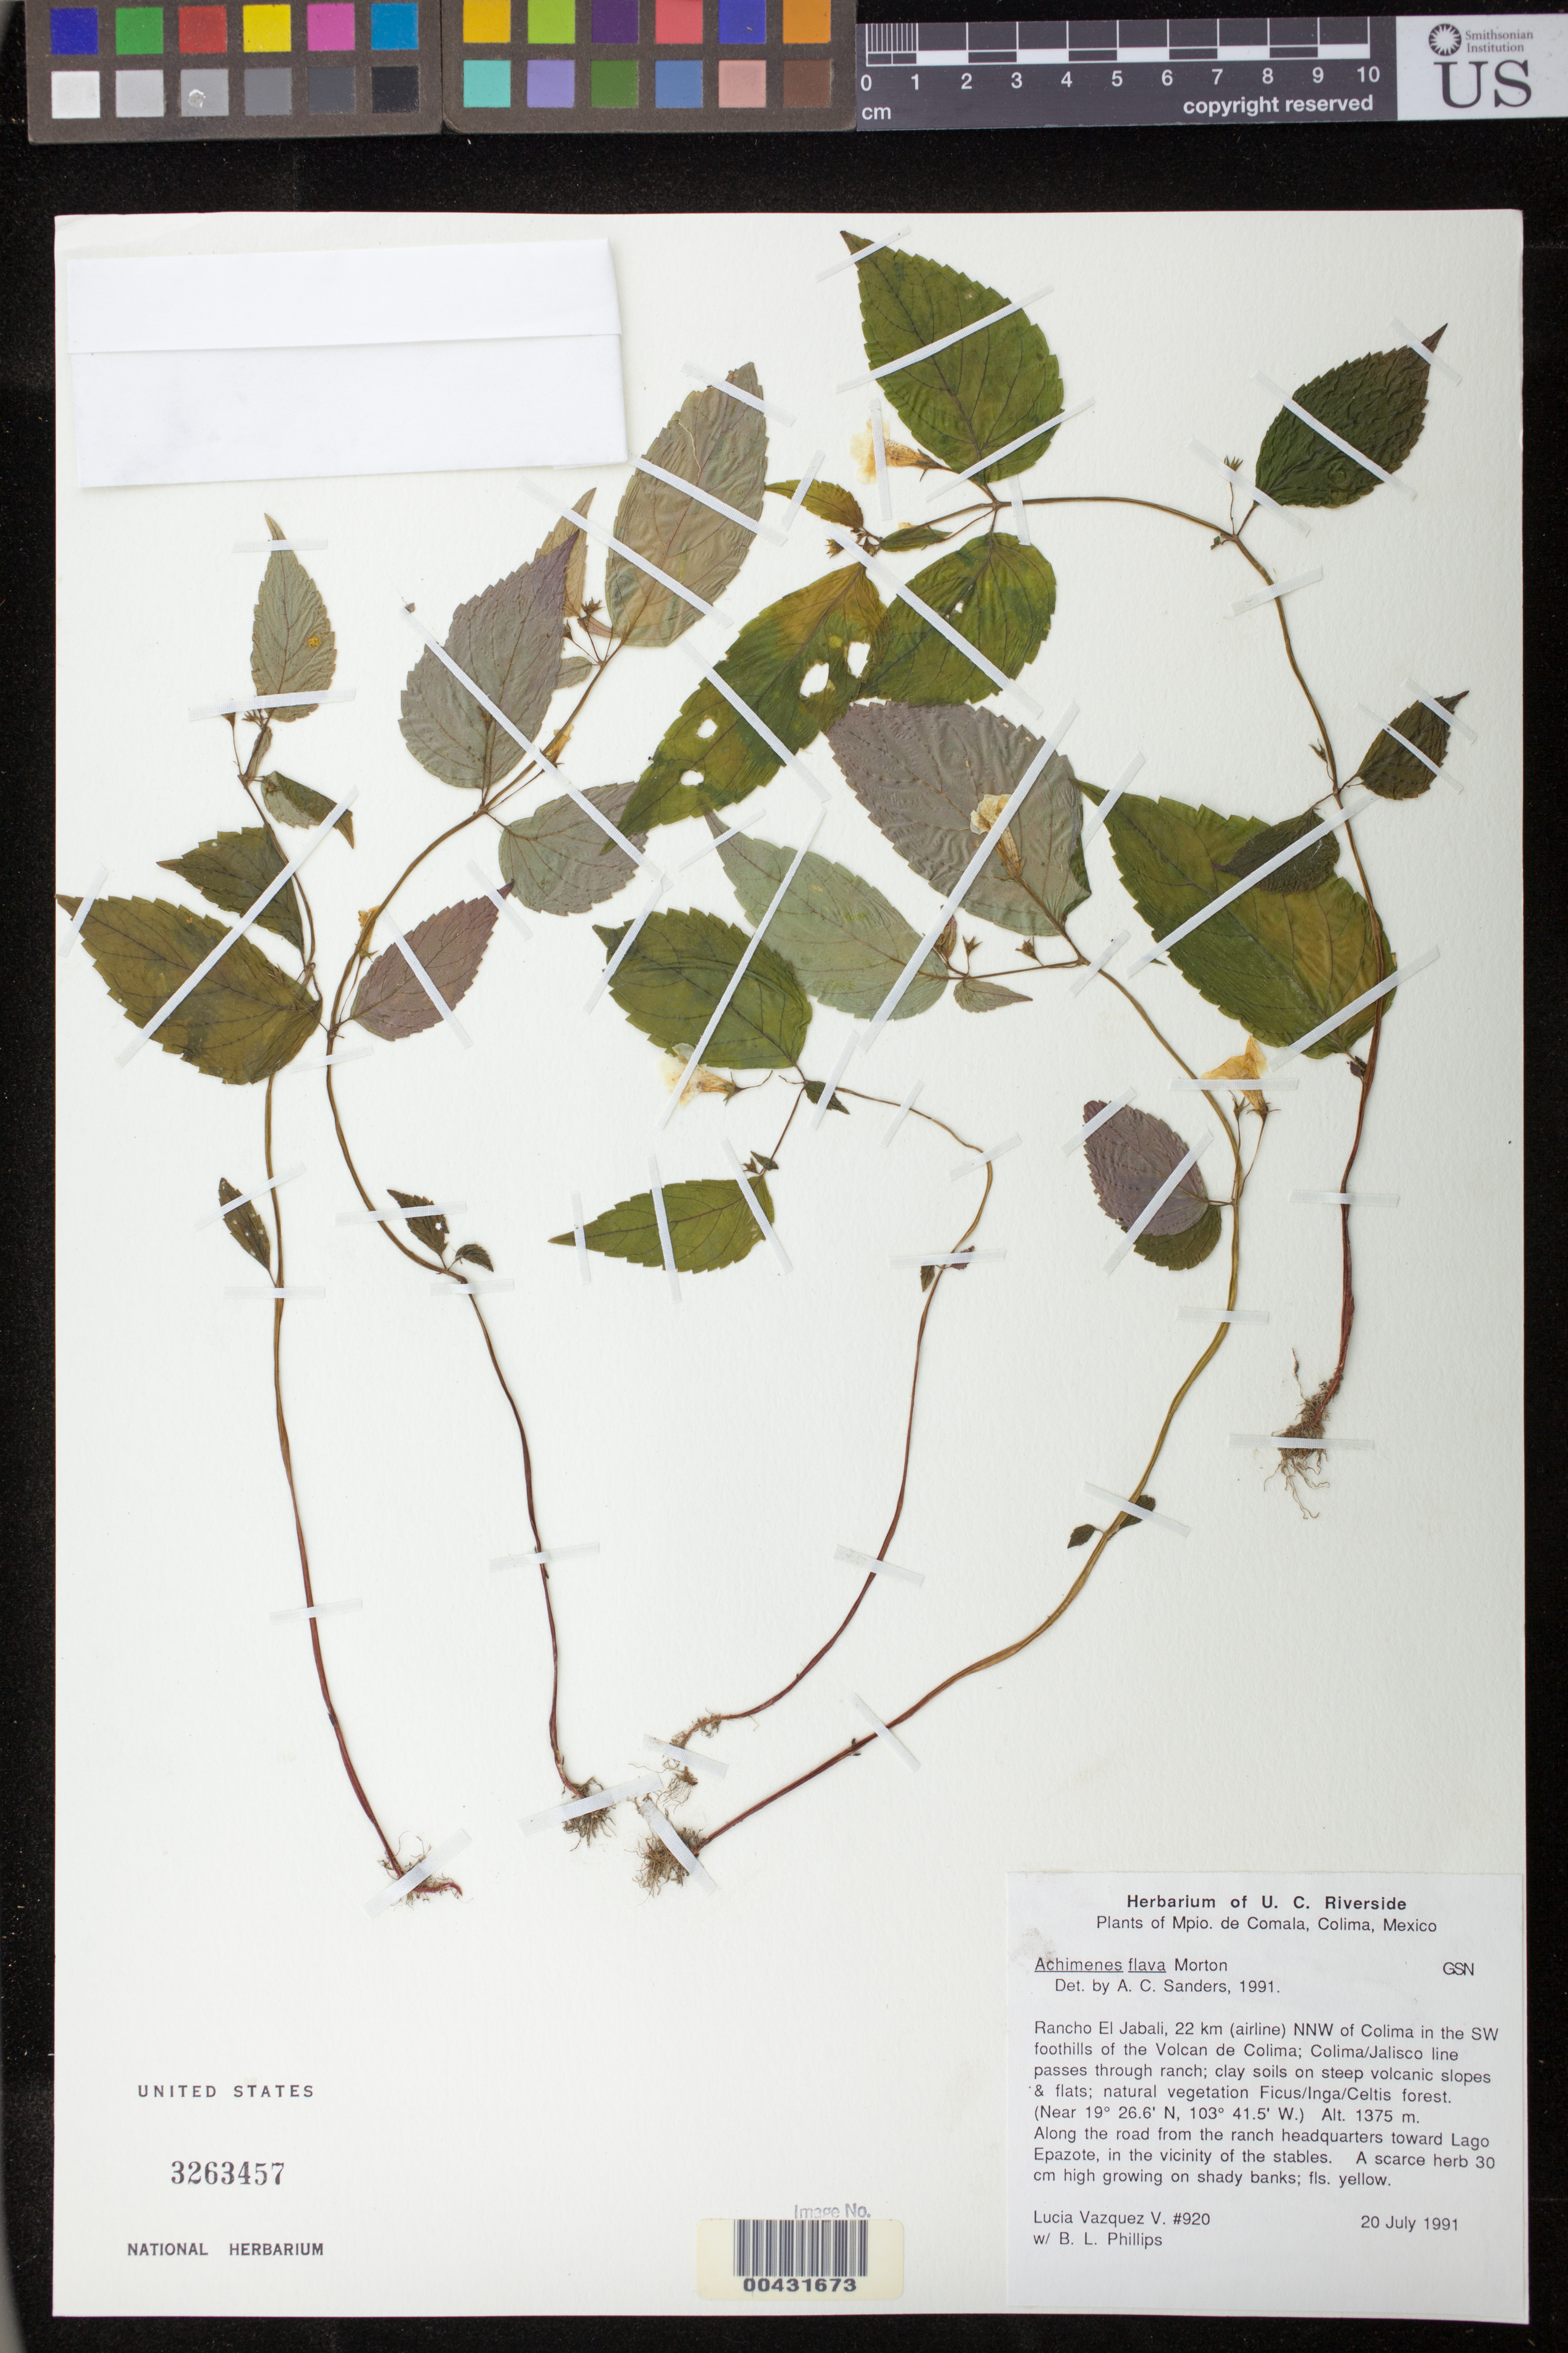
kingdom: Plantae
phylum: Tracheophyta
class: Magnoliopsida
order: Lamiales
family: Gesneriaceae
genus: Achimenes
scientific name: Achimenes flava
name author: C.V. Morton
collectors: L. Vazquez V. & B. L. Phillips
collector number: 920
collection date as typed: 20 Jul 1991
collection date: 1991-07-20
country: Mexico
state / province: Colima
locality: Comala, Rancho el Jabali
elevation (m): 1375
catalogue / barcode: US 3263457